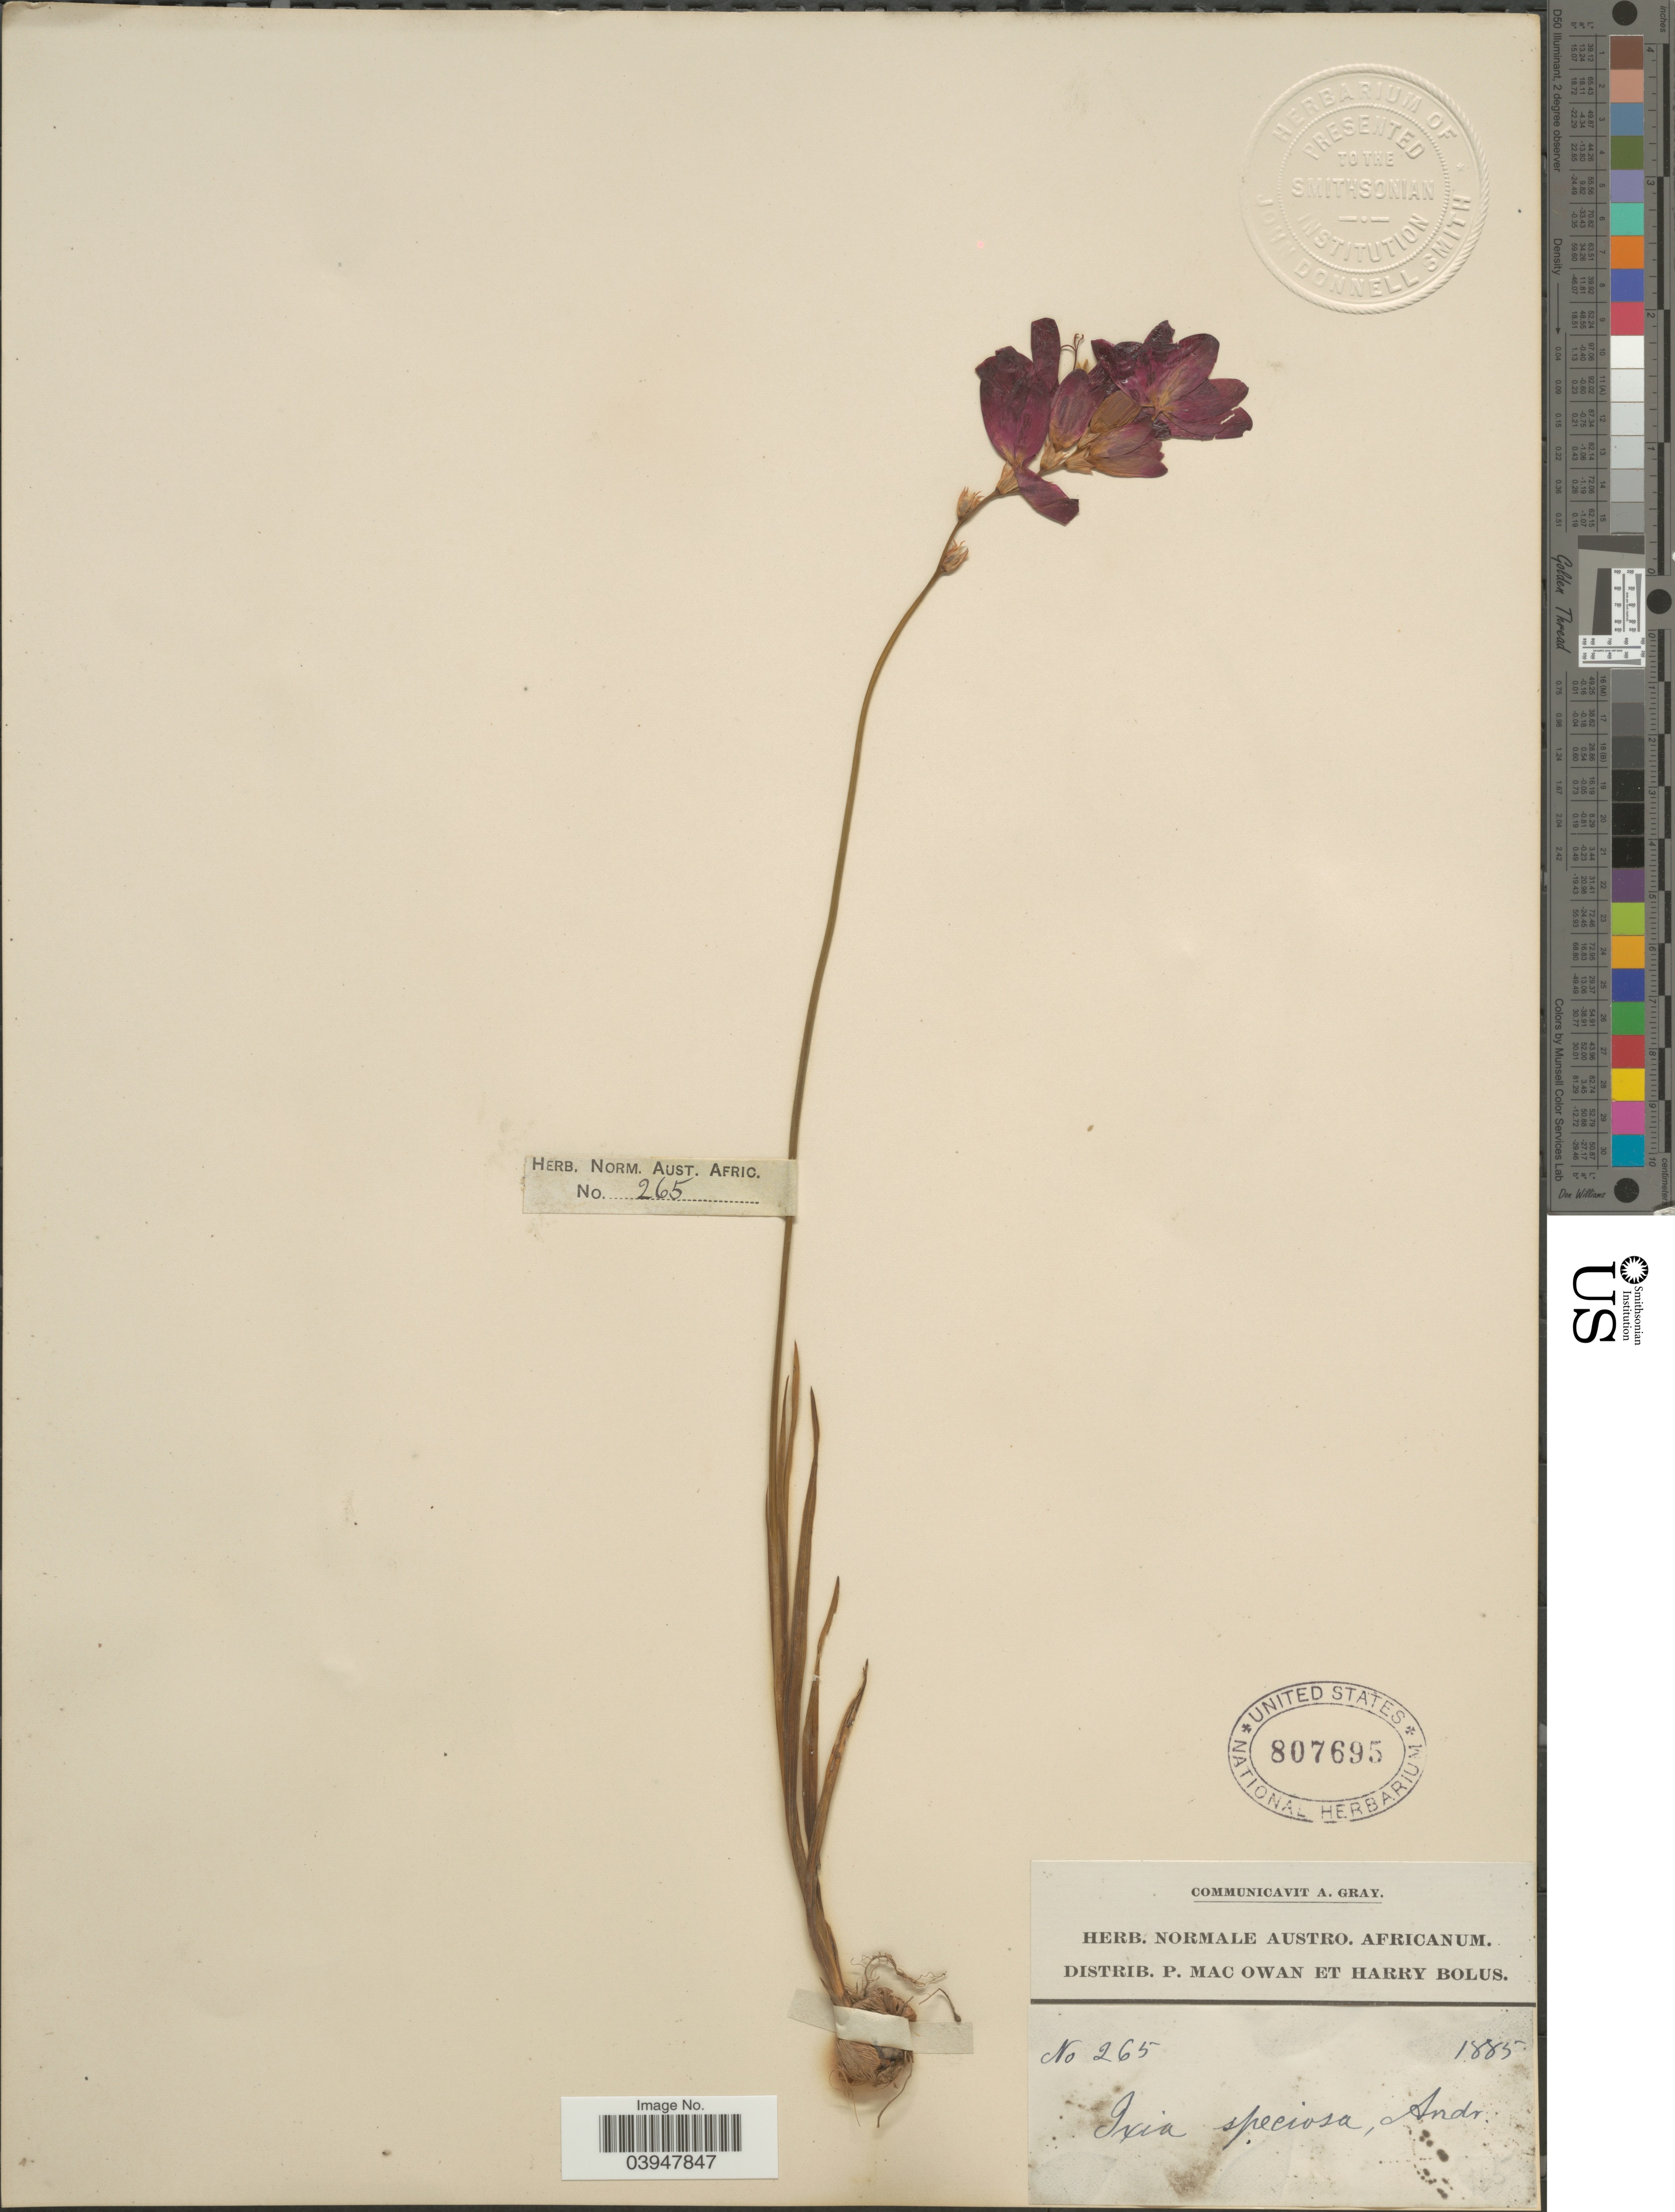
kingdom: Plantae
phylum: Tracheophyta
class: Liliopsida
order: Asparagales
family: Iridaceae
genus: Ixia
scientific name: Ixia speciosa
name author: Andrews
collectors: P. MacOwan & H. Bolus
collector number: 265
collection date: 1885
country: South Africa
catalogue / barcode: US 807695